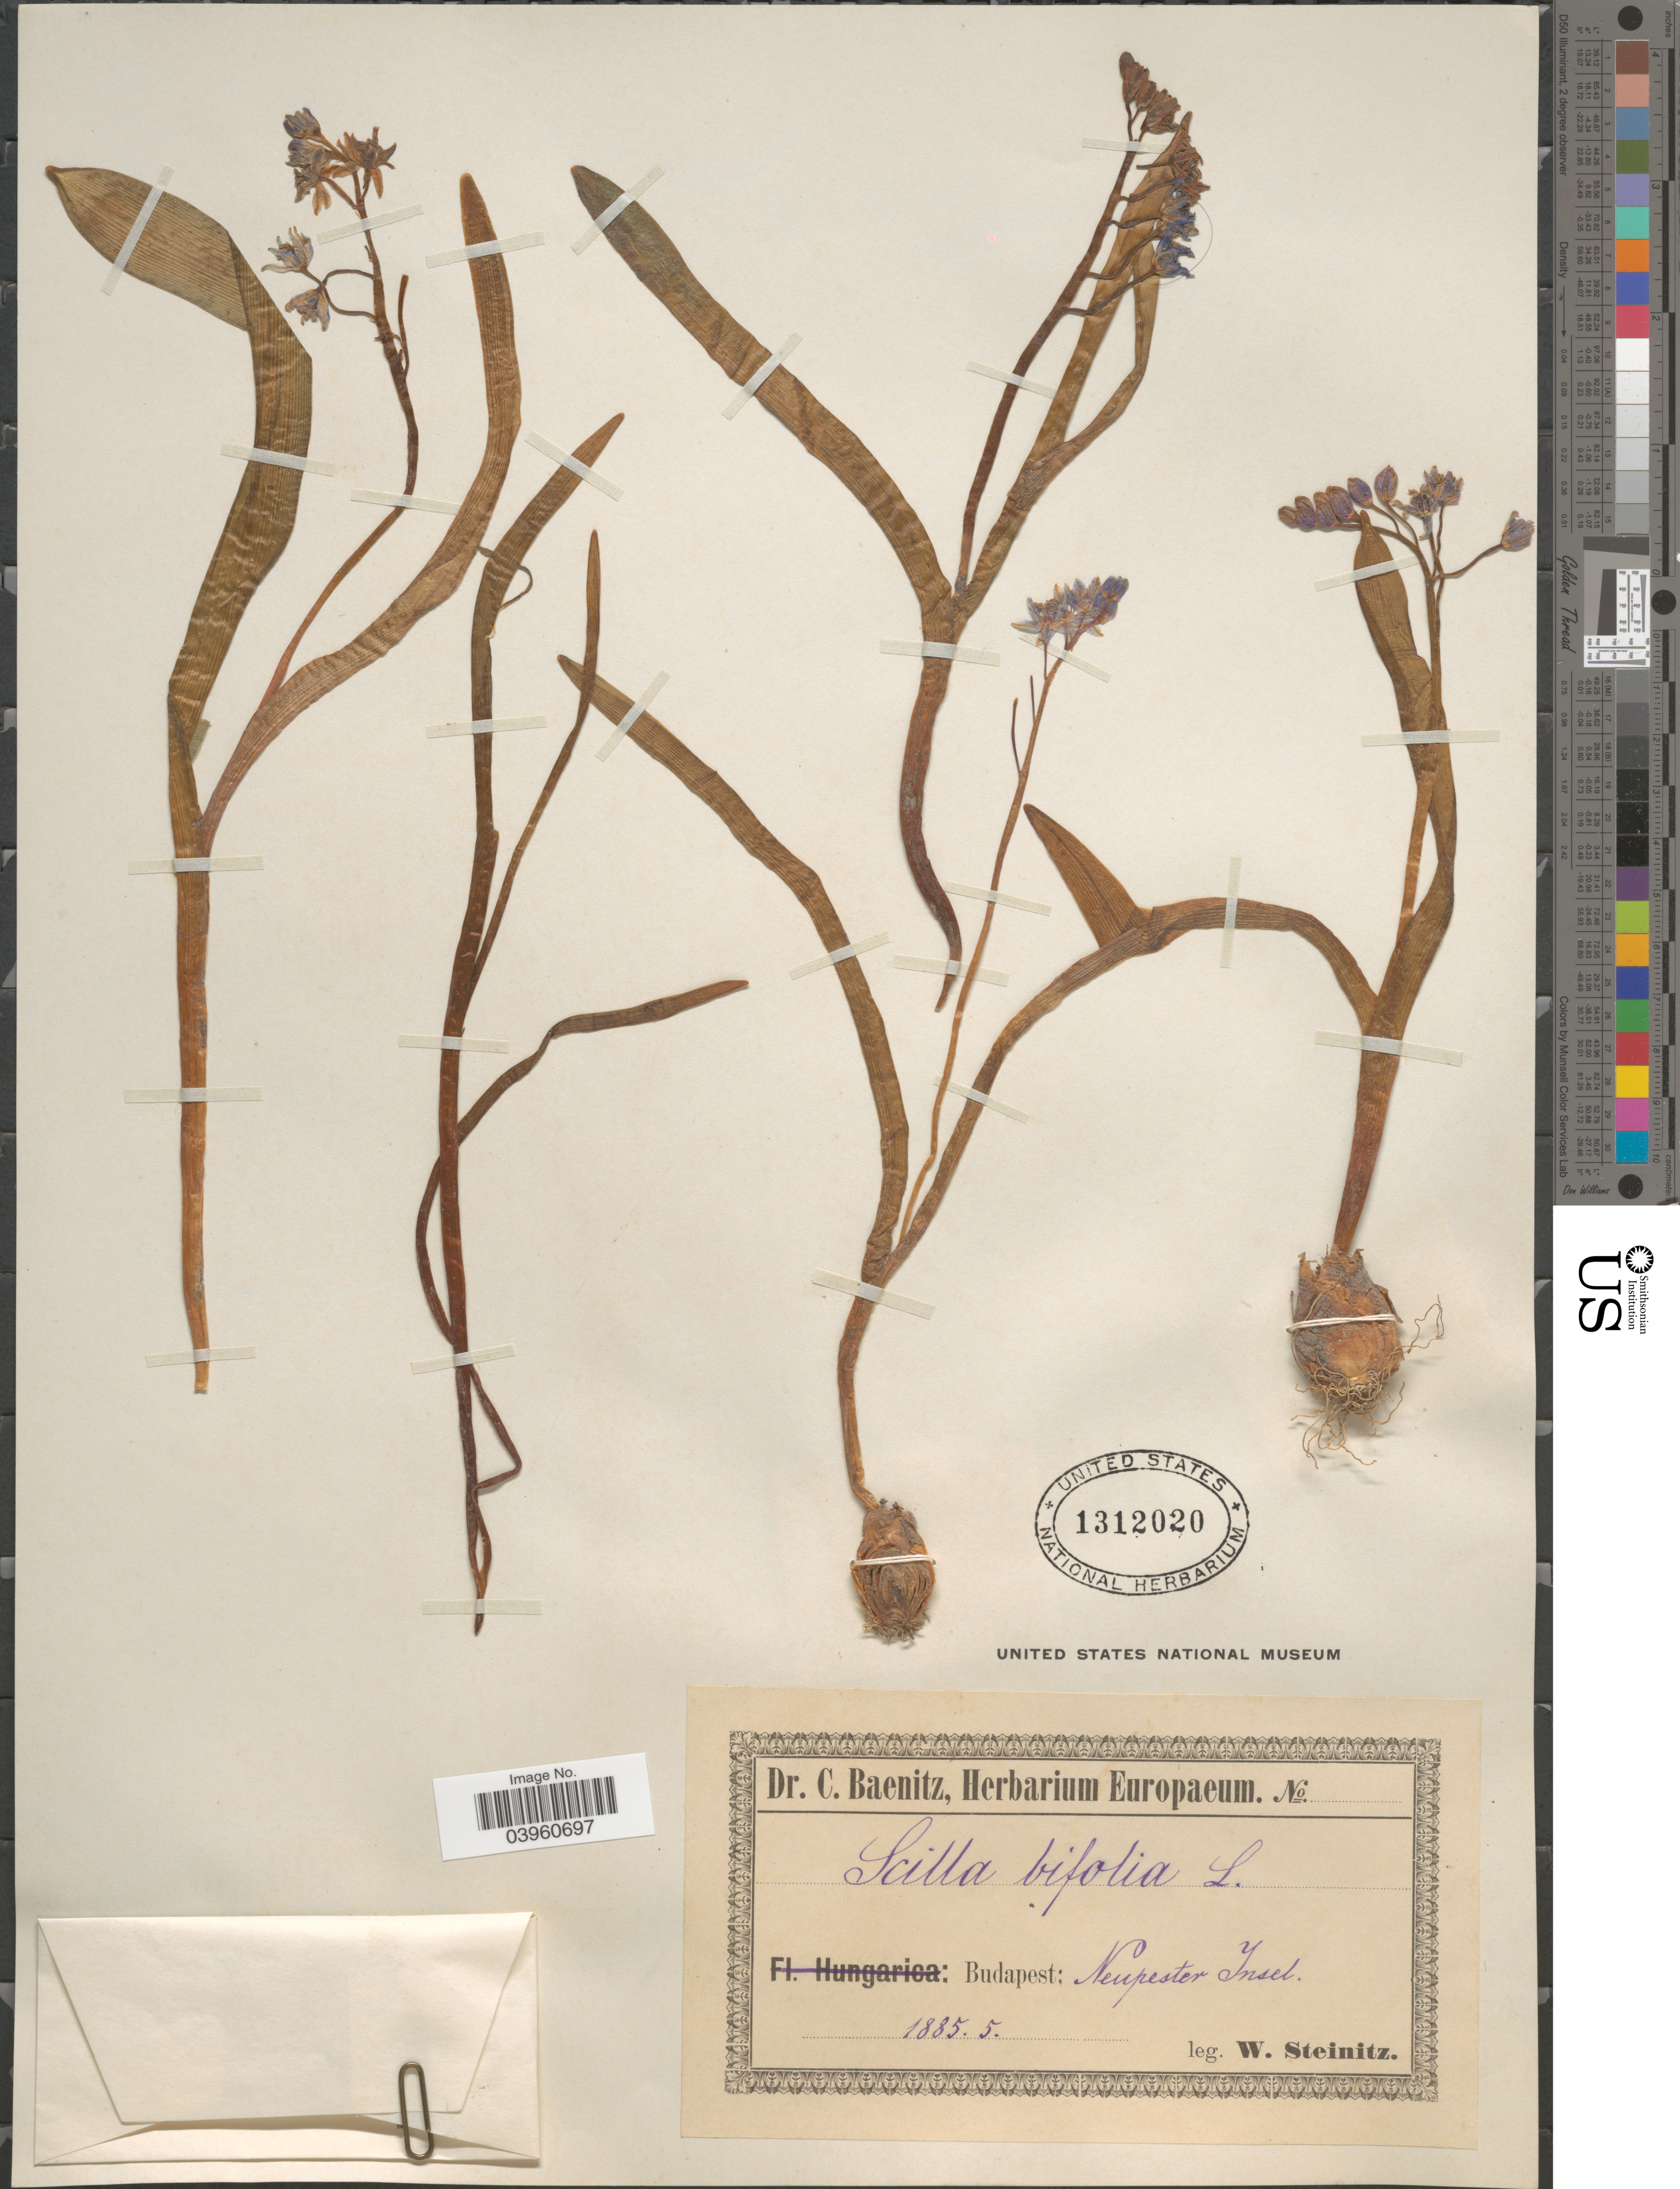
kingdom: Plantae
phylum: Tracheophyta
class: Liliopsida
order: Asparagales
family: Asparagaceae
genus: Scilla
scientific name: Scilla bifolia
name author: L.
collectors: W. Steinitz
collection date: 1885-05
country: Hungary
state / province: Budapest, Capital District of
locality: Budapest; Neupester Insel.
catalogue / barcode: US 1312020